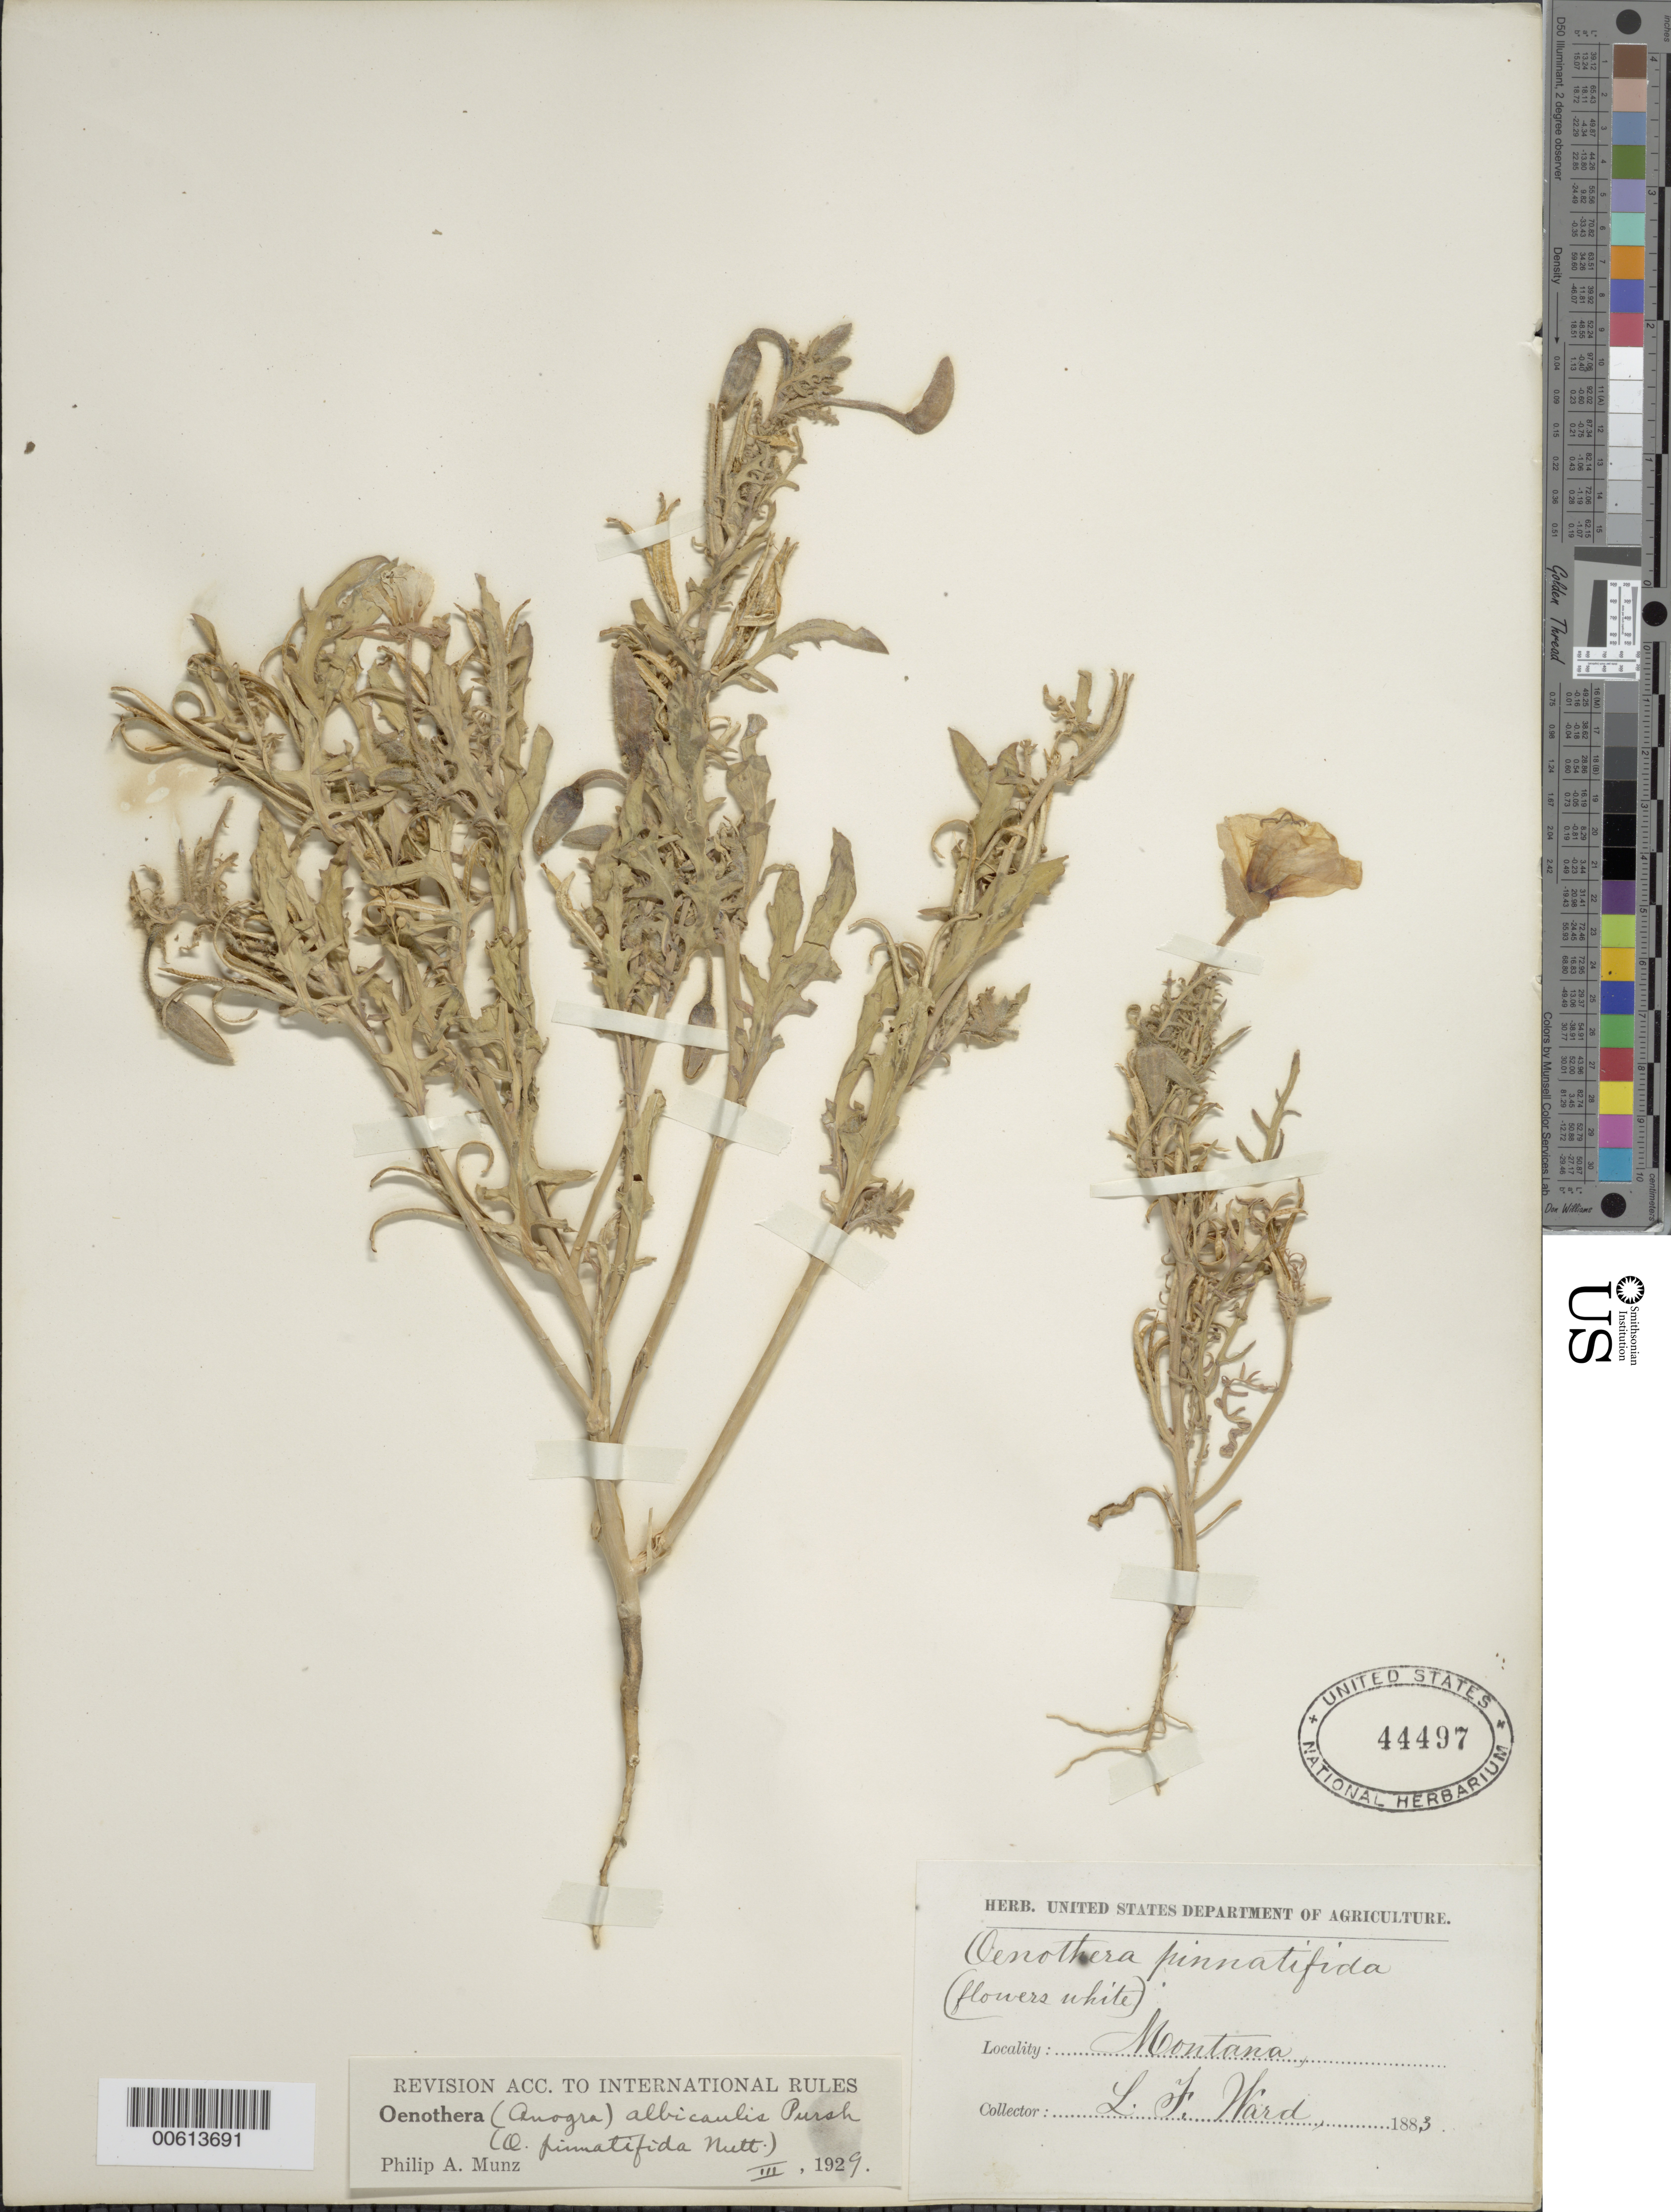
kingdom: Plantae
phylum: Tracheophyta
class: Magnoliopsida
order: Myrtales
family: Onagraceae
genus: Oenothera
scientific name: Oenothera albicaulis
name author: Pursh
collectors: L. F. Ward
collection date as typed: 1883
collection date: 1883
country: United States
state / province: Montana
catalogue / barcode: US 44497